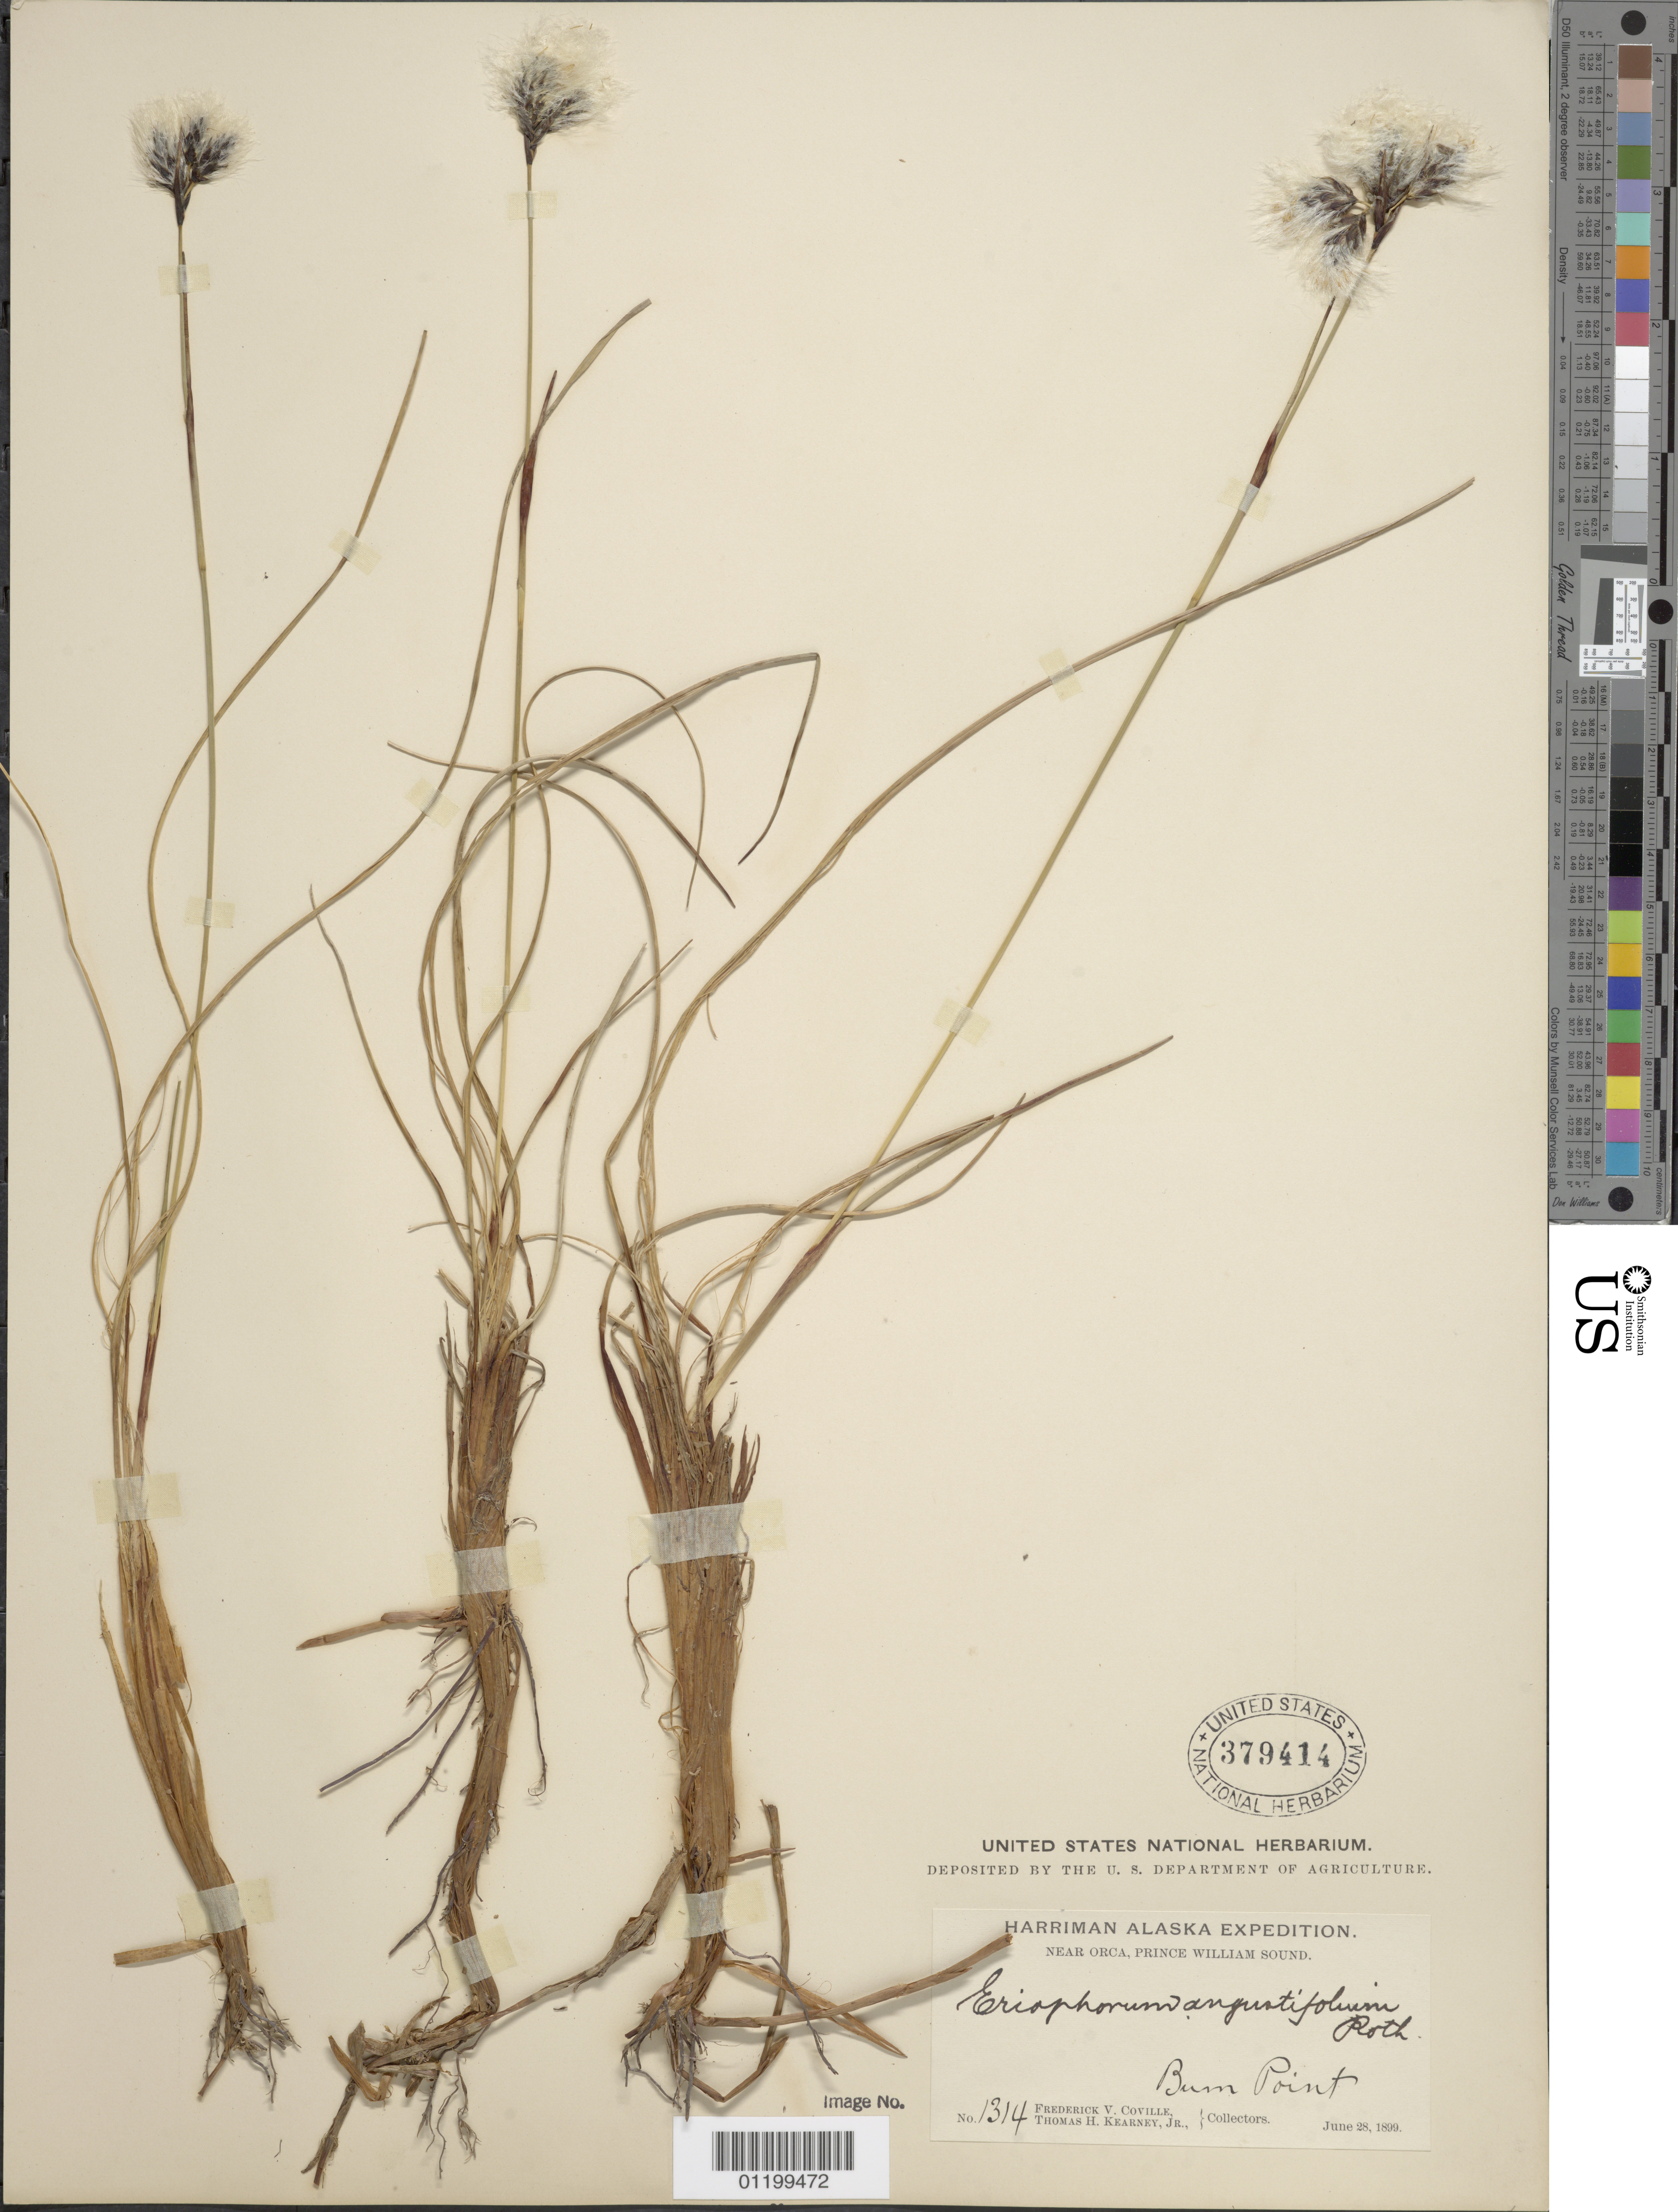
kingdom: Plantae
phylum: Tracheophyta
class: Liliopsida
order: Poales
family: Cyperaceae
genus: Eriophorum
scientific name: Eriophorum angustifolium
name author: Honck.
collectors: F. V. Coville & T. H. Kearney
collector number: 1314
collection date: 1899-06-28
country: United States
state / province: Alaska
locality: Bum Point.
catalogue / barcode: US 379414